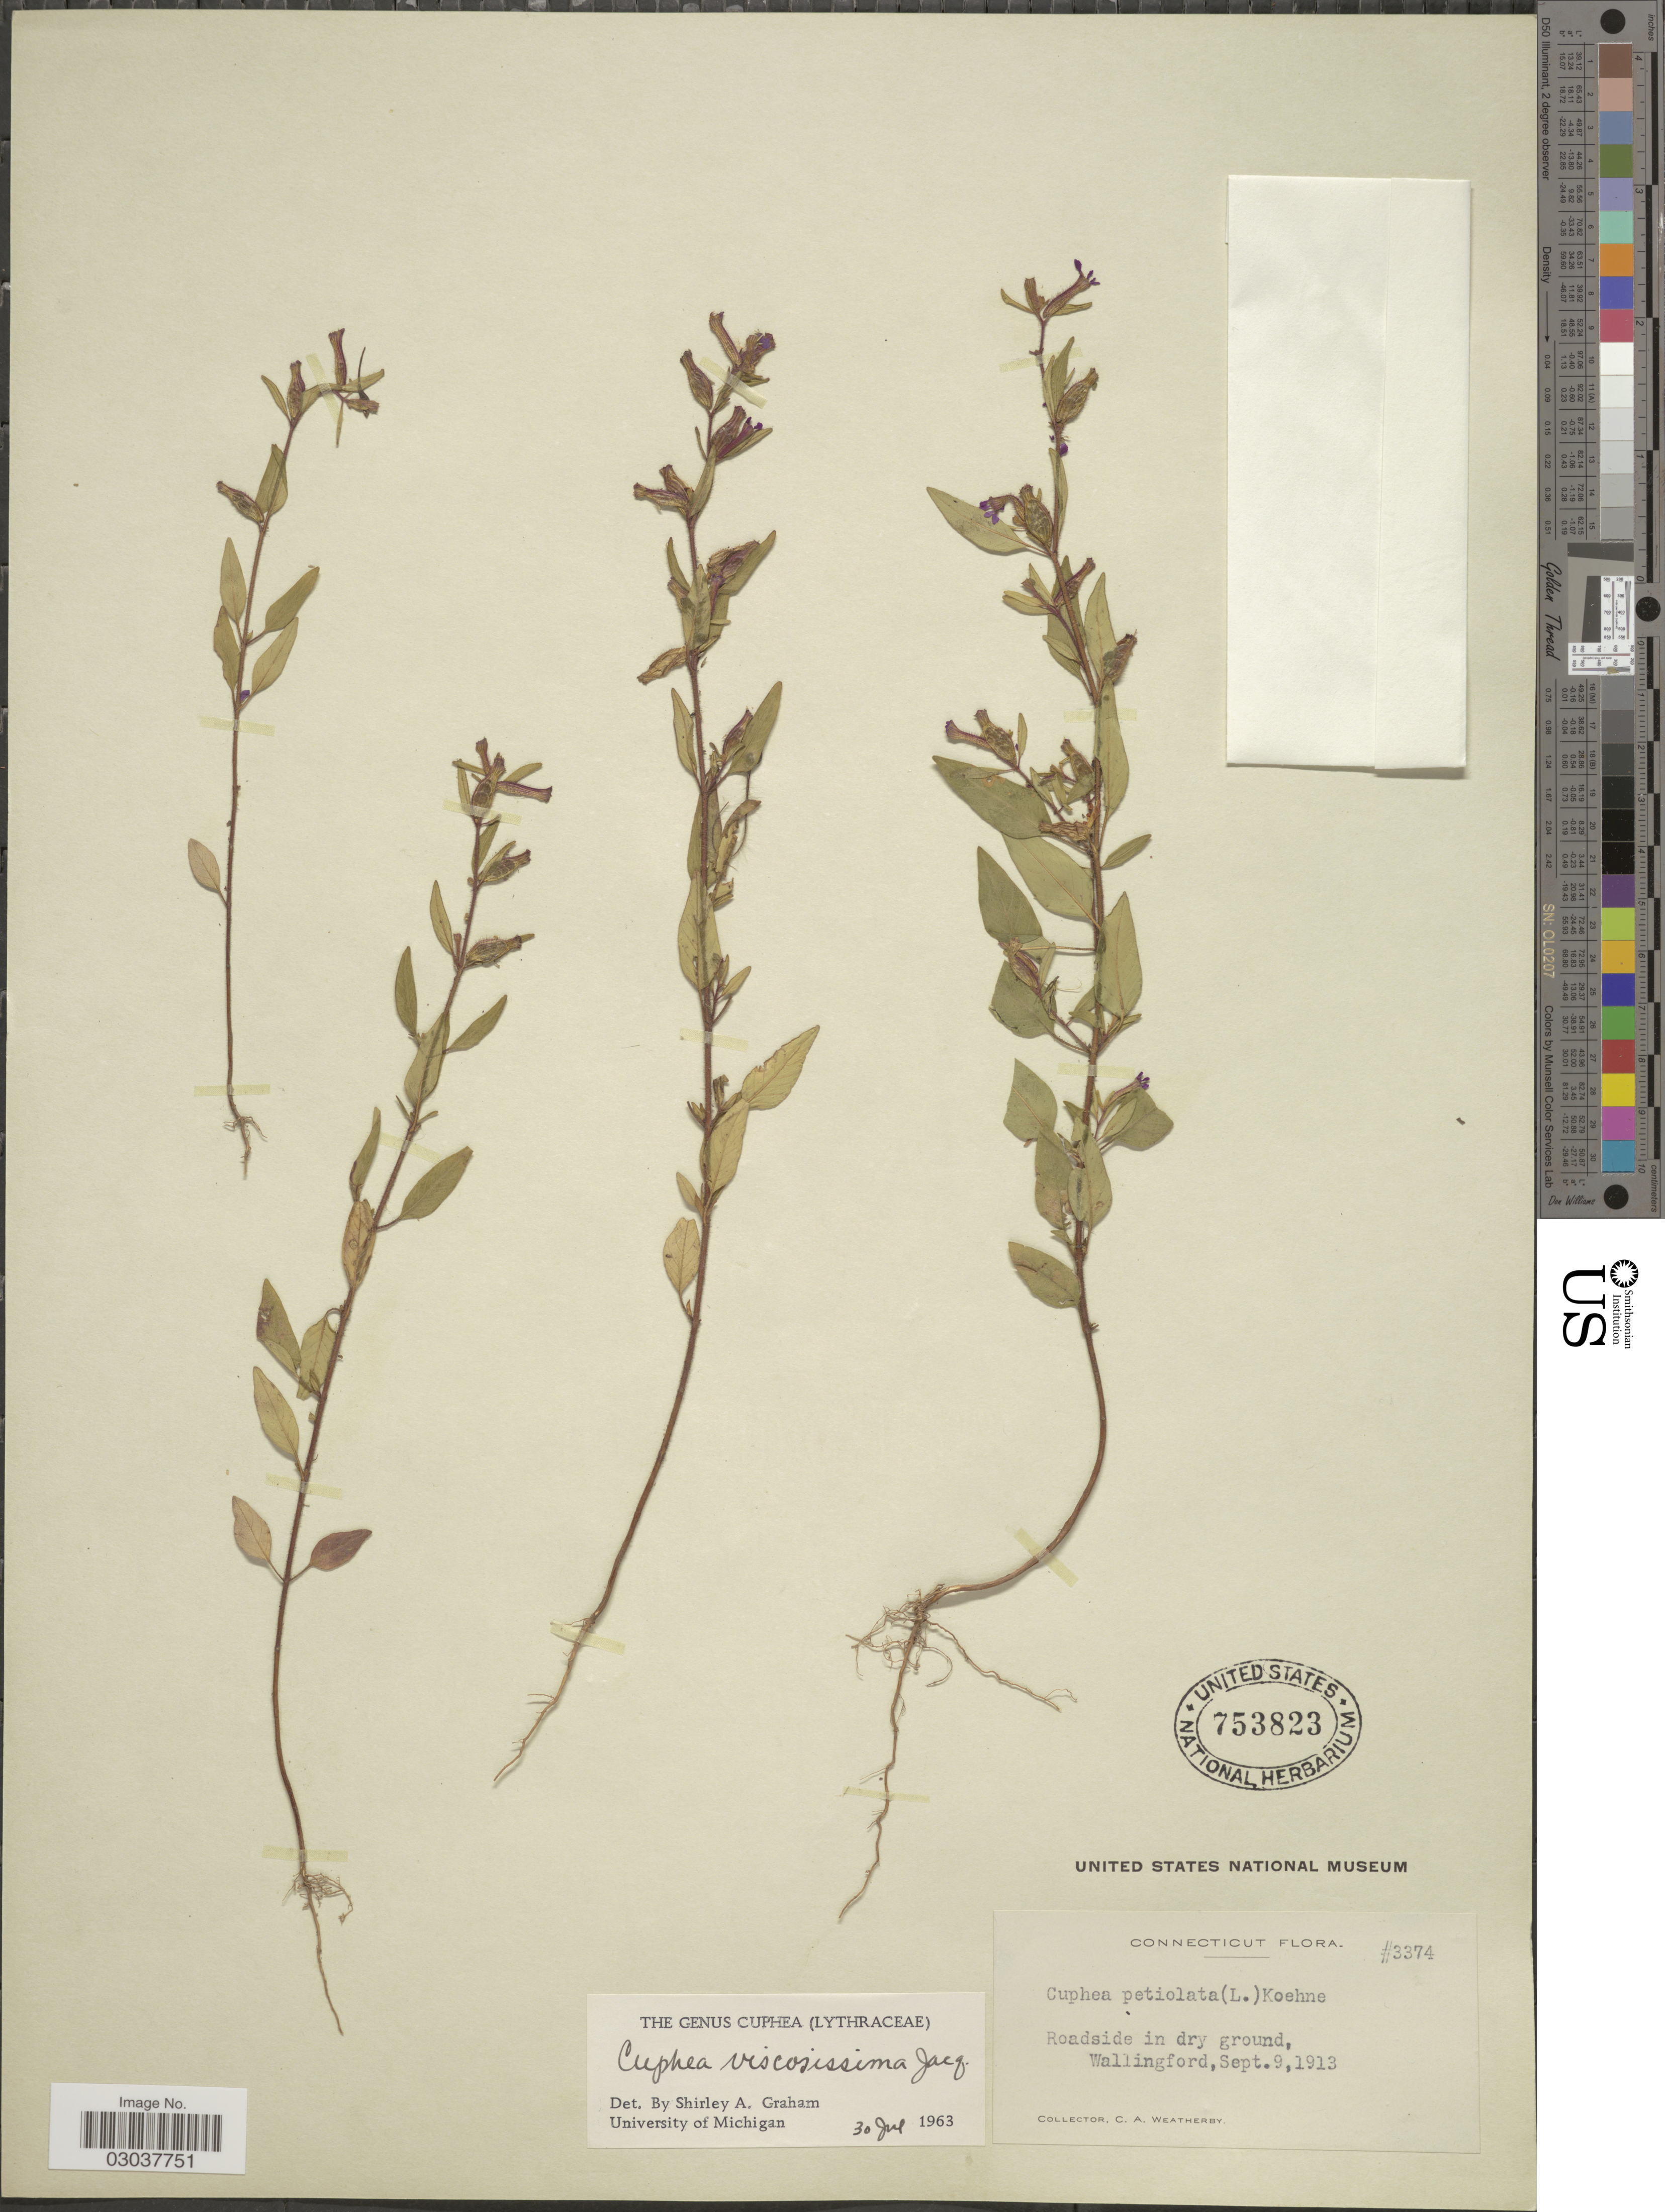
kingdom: Plantae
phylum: Tracheophyta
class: Magnoliopsida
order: Myrtales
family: Lythraceae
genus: Cuphea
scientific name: Cuphea viscosissima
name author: Jacq.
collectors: C. A. Weatherby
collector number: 3374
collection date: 1913-09-09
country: United States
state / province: Connecticut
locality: Roadside in dry ground, Wallingford.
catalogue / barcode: US 753823